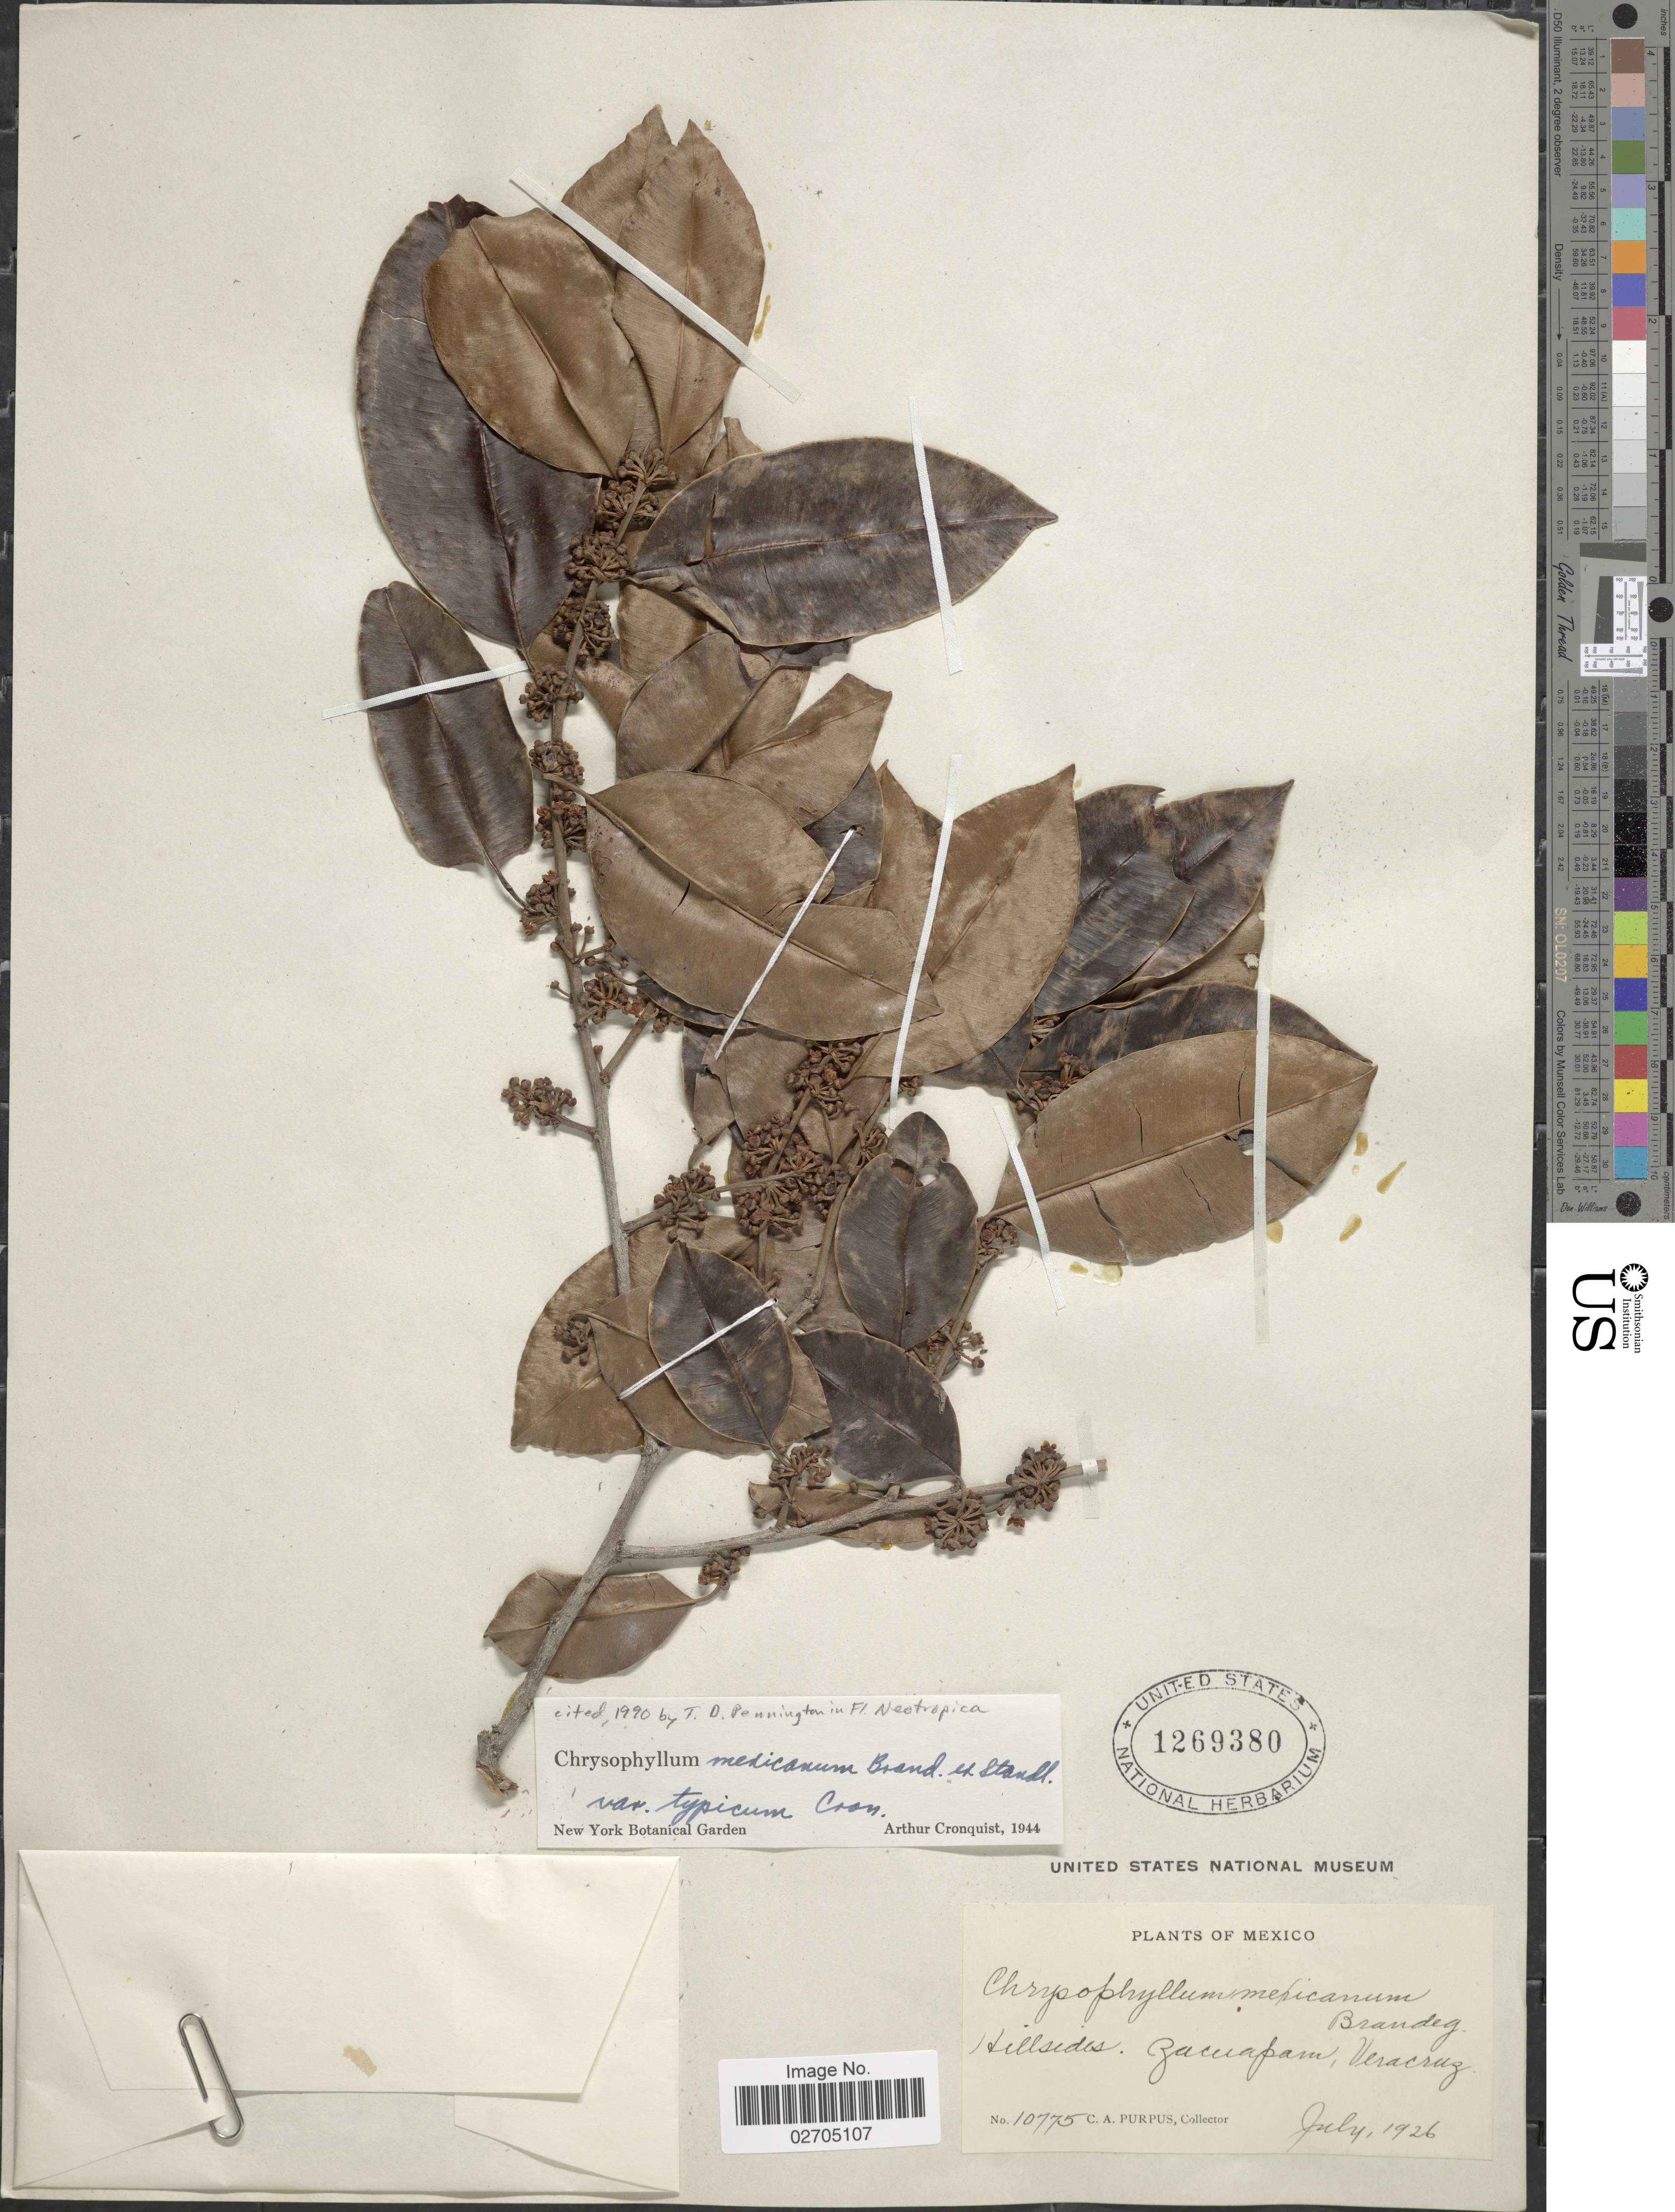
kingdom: Plantae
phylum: Tracheophyta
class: Magnoliopsida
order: Ericales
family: Sapotaceae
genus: Chrysophyllum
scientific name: Chrysophyllum mexicanum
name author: Brandegee ex Standl.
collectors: C. A. Purpus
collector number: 10775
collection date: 1926-07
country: Mexico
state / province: Veracruz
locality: Hillsides, Zacuapan, Veracruz.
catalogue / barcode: US 1269380